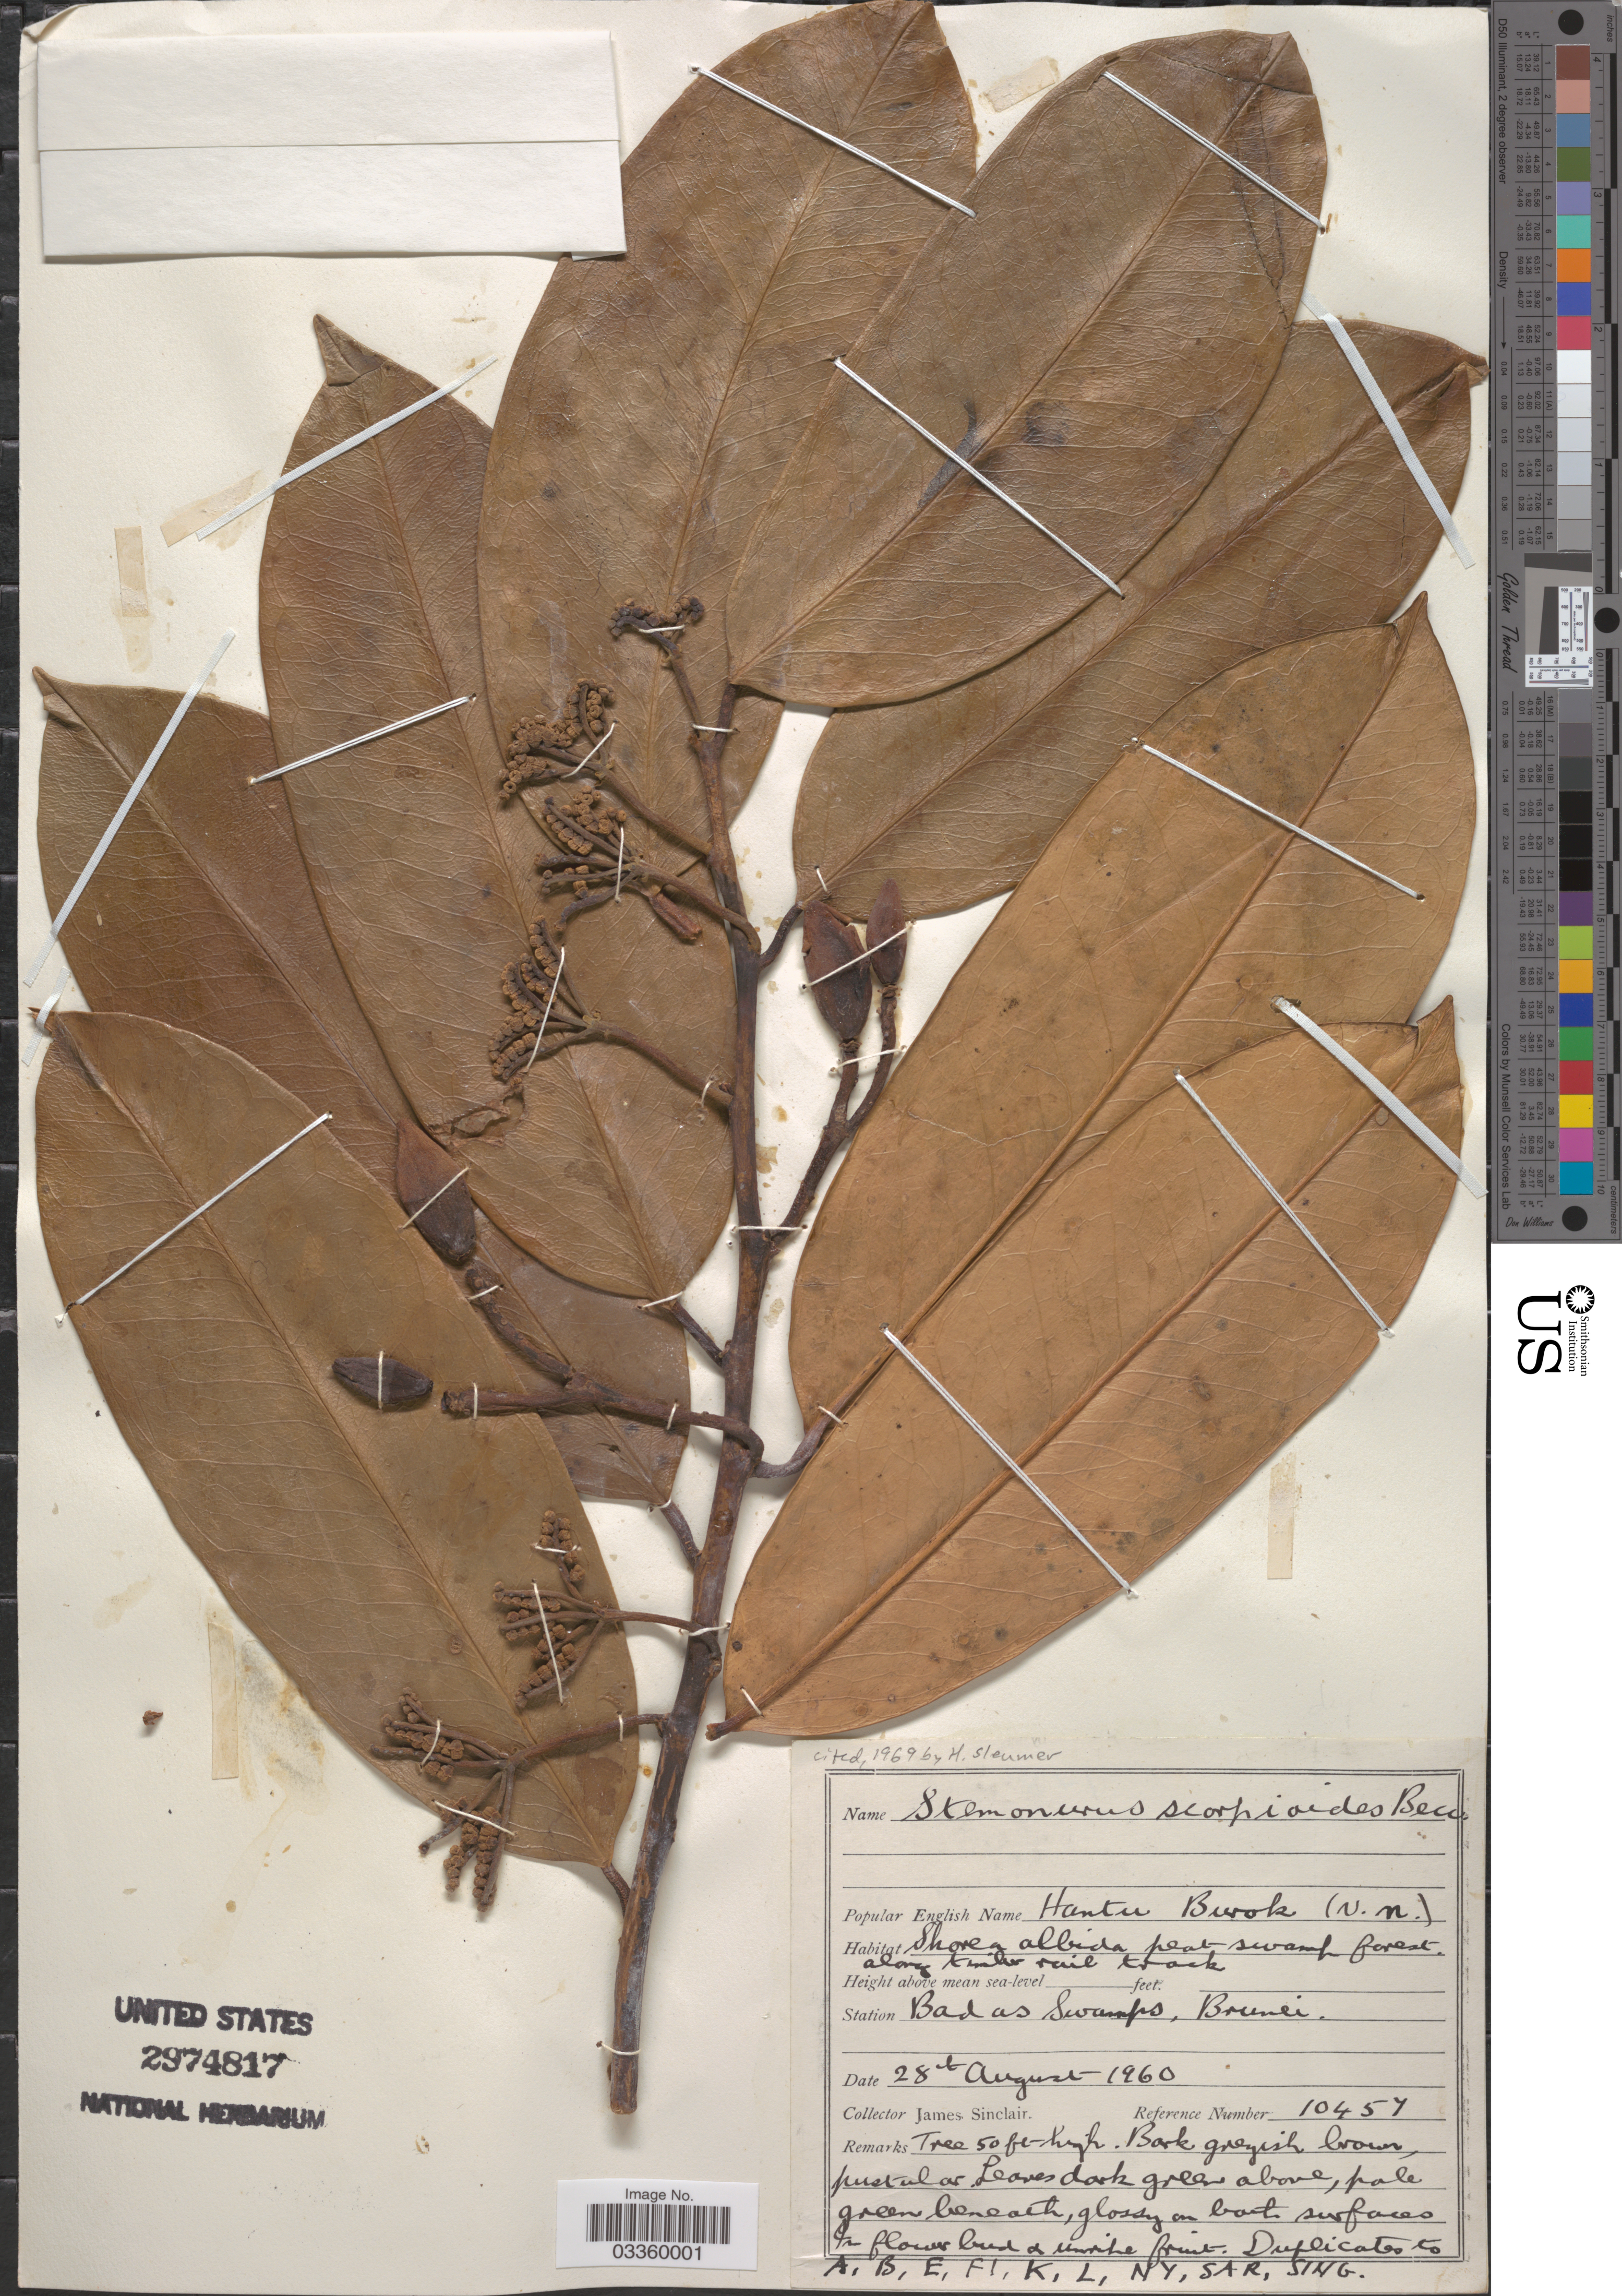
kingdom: Plantae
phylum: Tracheophyta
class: Magnoliopsida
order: Cardiopteridales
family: Stemonuraceae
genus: Stemonurus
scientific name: Stemonurus scorpioides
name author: Becc.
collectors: J. Sinclair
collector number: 10457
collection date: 1960-08-28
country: Brunei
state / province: Brunei and Muara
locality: Station Badas Swamps, Brunei.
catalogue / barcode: US 2974817